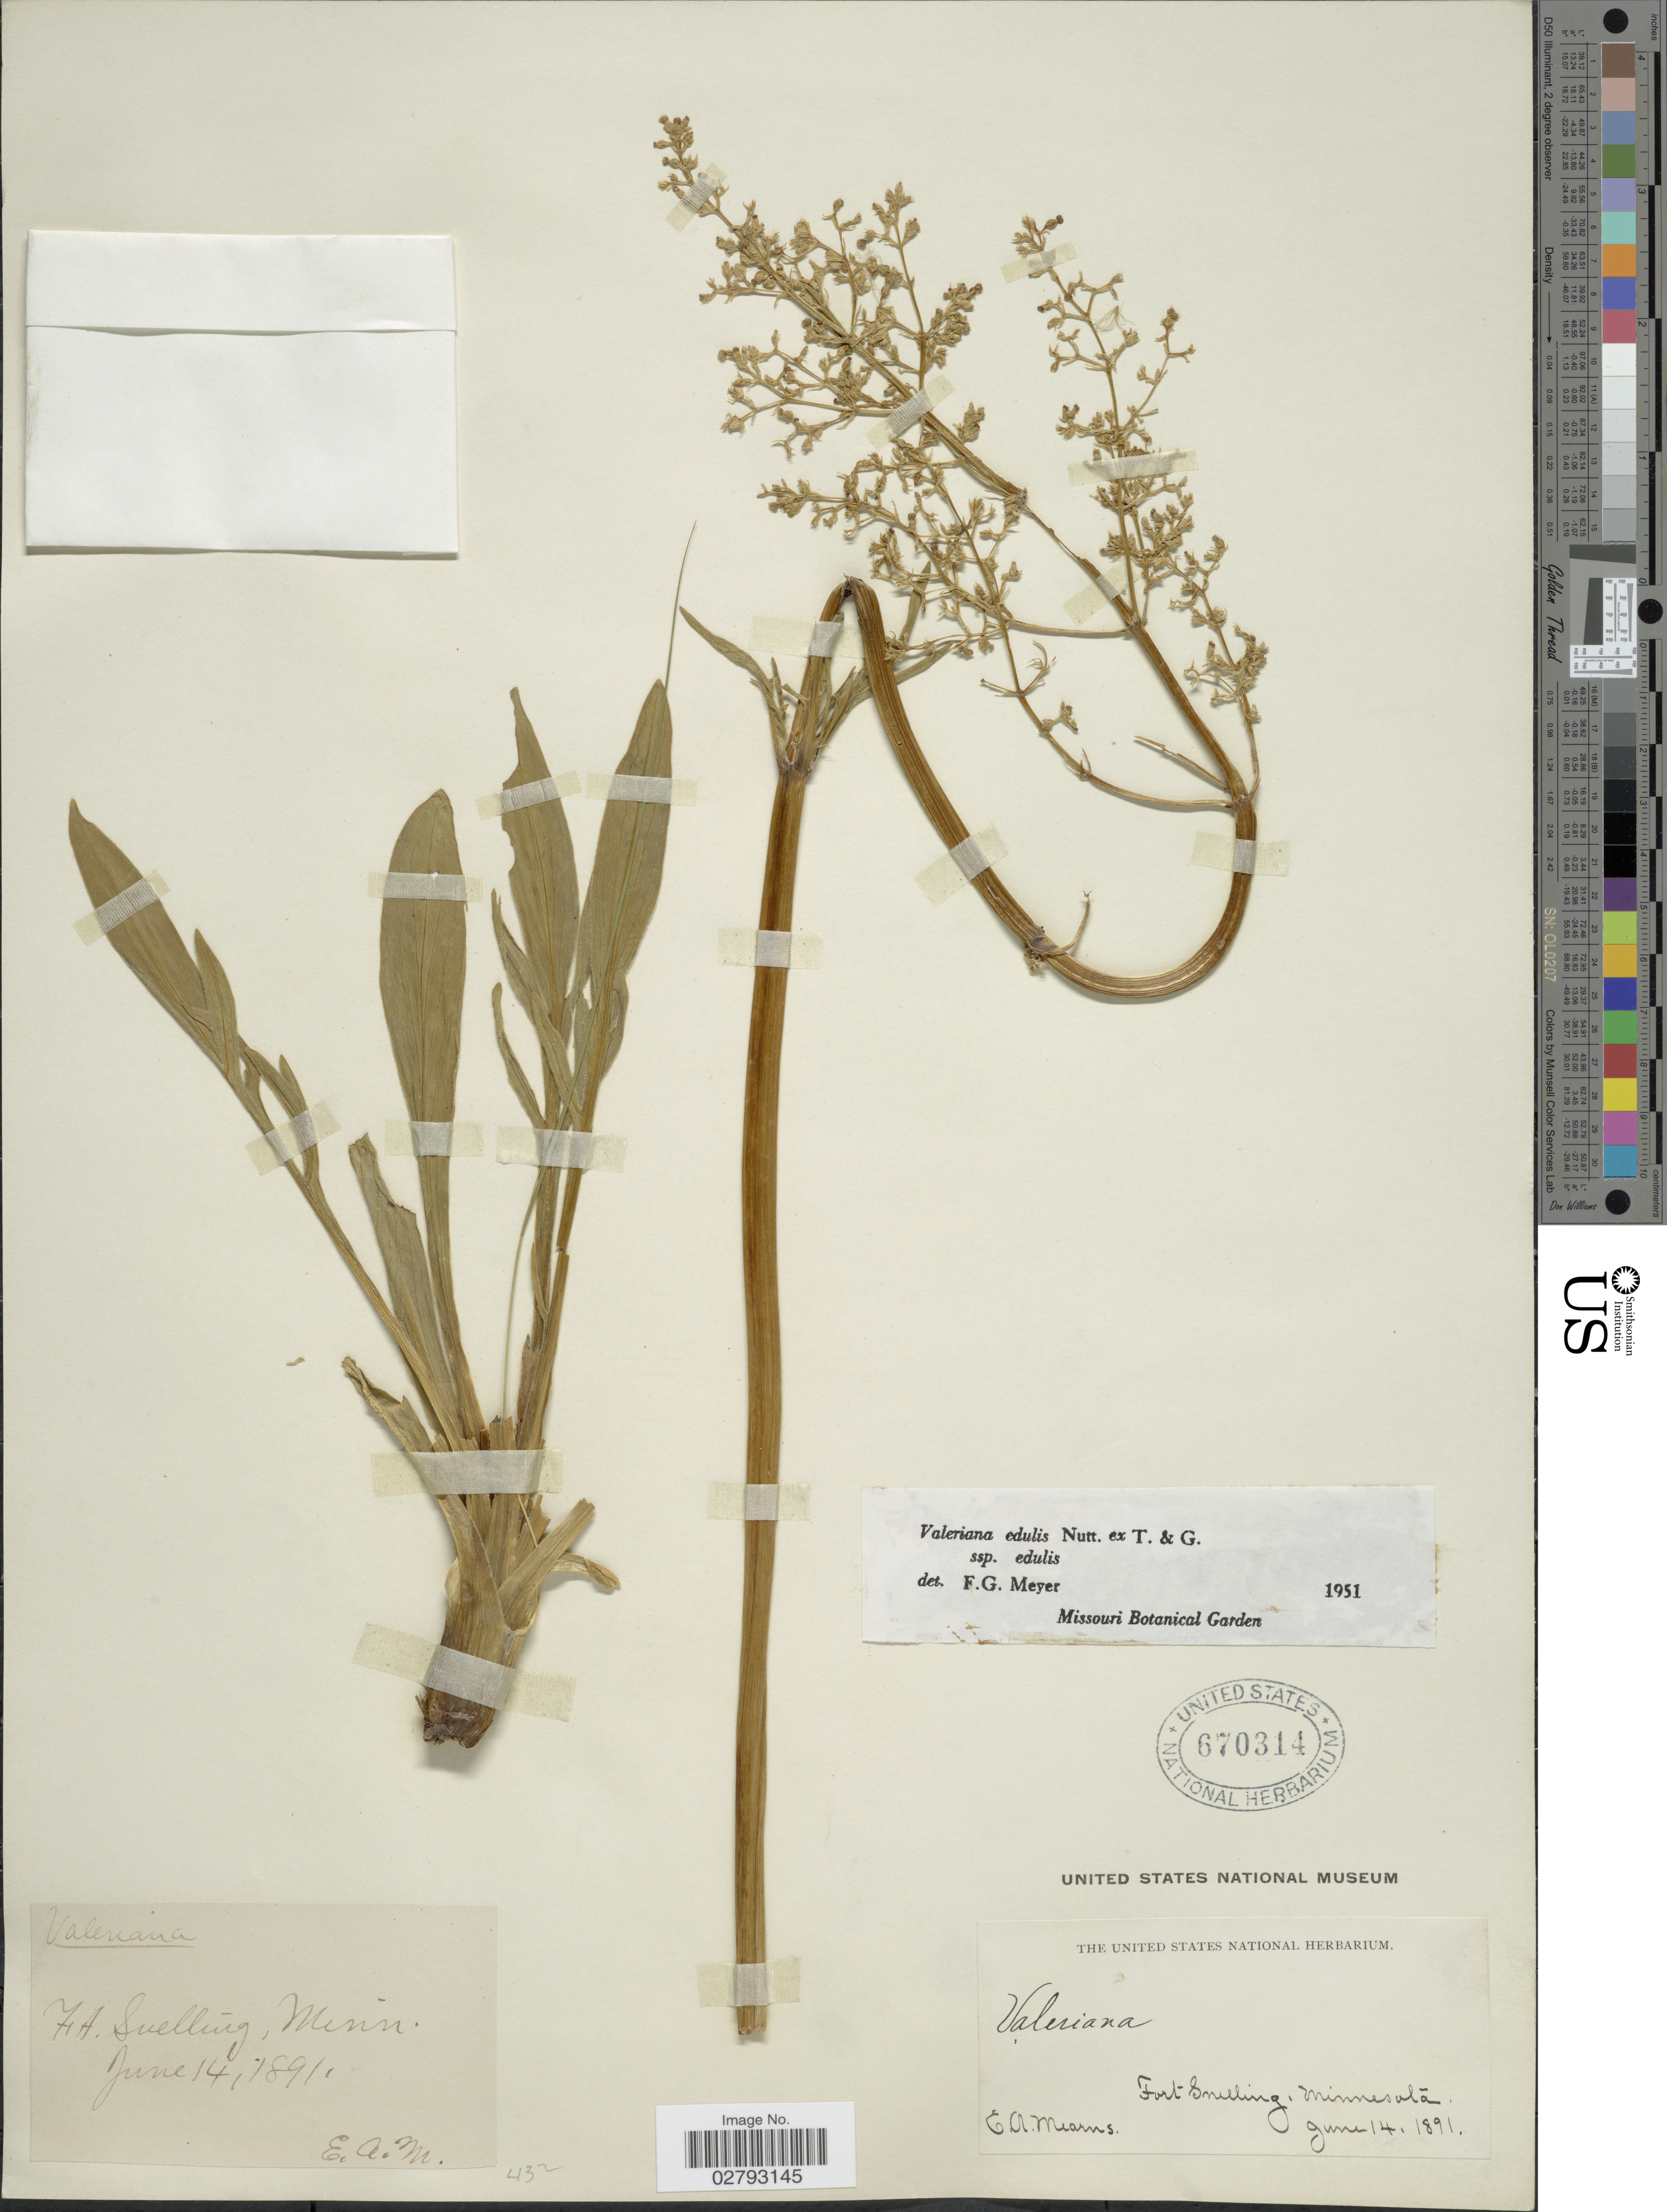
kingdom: Plantae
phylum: Tracheophyta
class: Magnoliopsida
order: Dipsacales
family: Caprifoliaceae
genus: Valeriana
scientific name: Valeriana edulis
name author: Nutt.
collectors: E. A. Mearns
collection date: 1891-06-14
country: United States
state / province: Minnesota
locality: Fort Snelling.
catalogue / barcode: US 670314